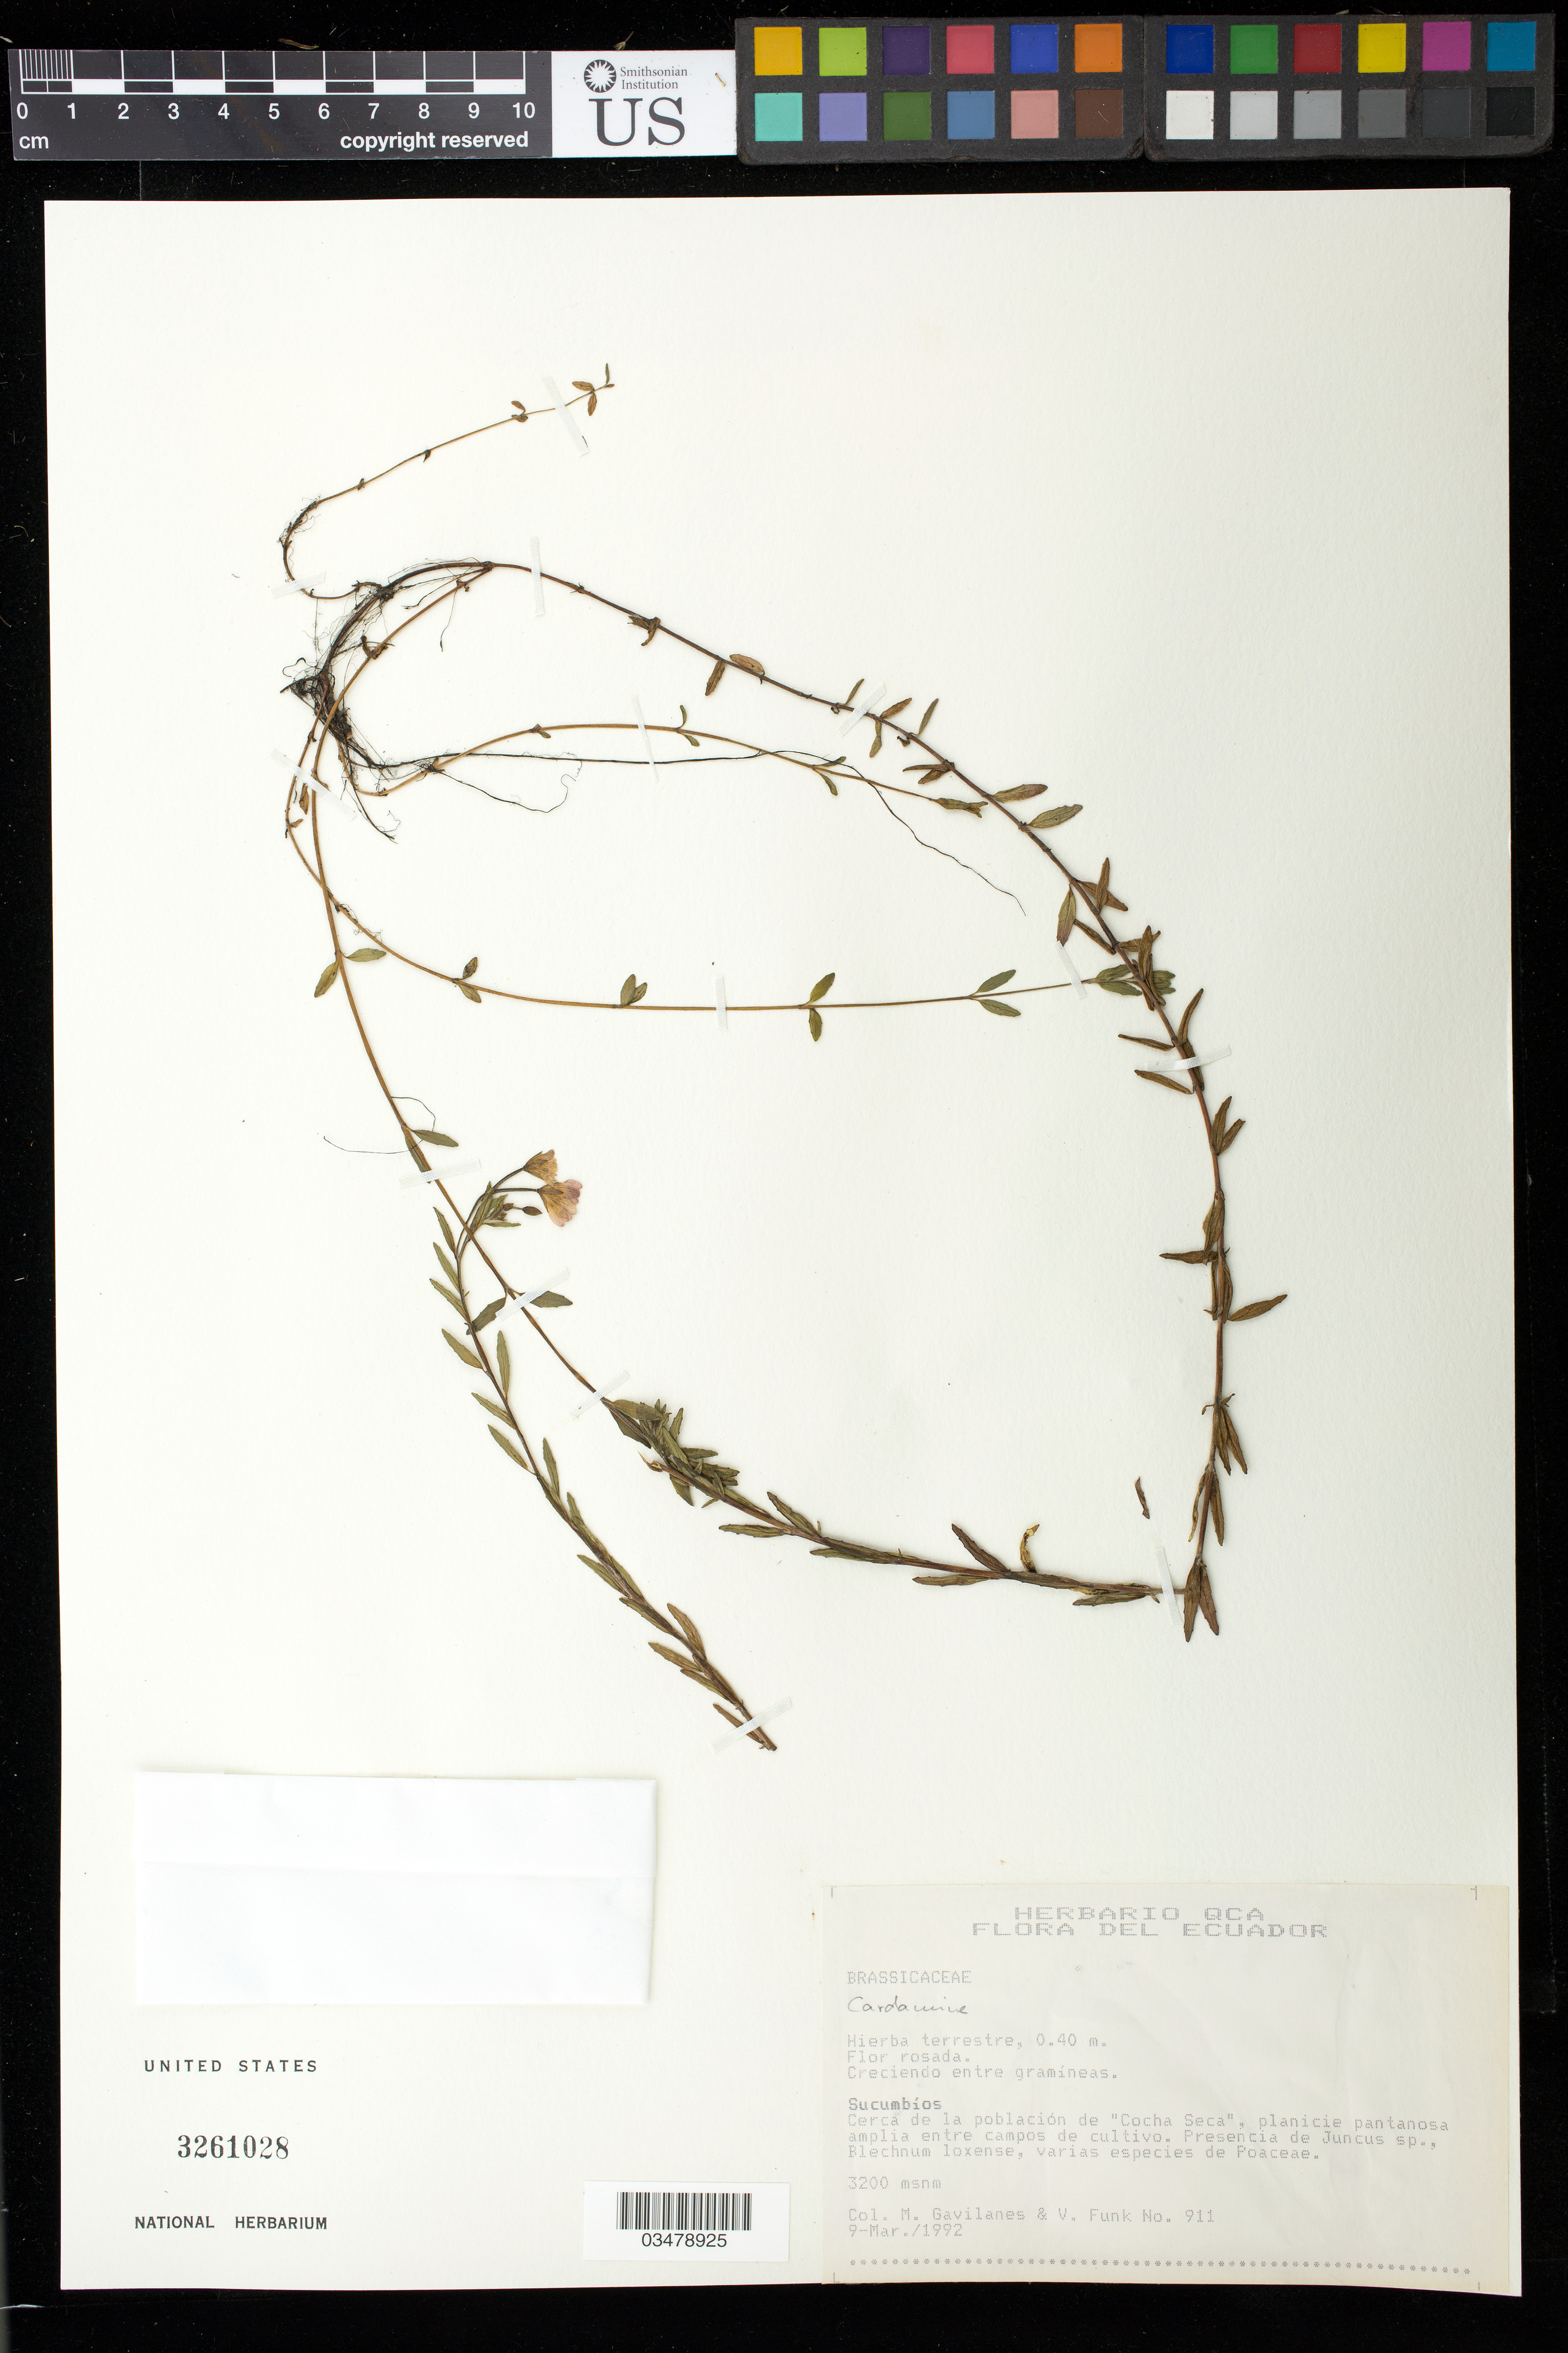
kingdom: Plantae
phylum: Tracheophyta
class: Magnoliopsida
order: Brassicales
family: Brassicaceae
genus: Cardamine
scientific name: Cardamine sp.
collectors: M. Gavilanes & V. Funk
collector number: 911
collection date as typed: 9 Mar 1992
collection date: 1992-03-09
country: Ecuador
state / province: Carchi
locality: Carretera Julio Andrade-El Carmelo, Km 20-23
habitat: bosque mudedo Montano disturbado; cultivos y potreros de pastoreo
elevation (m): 2850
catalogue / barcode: US 3261028